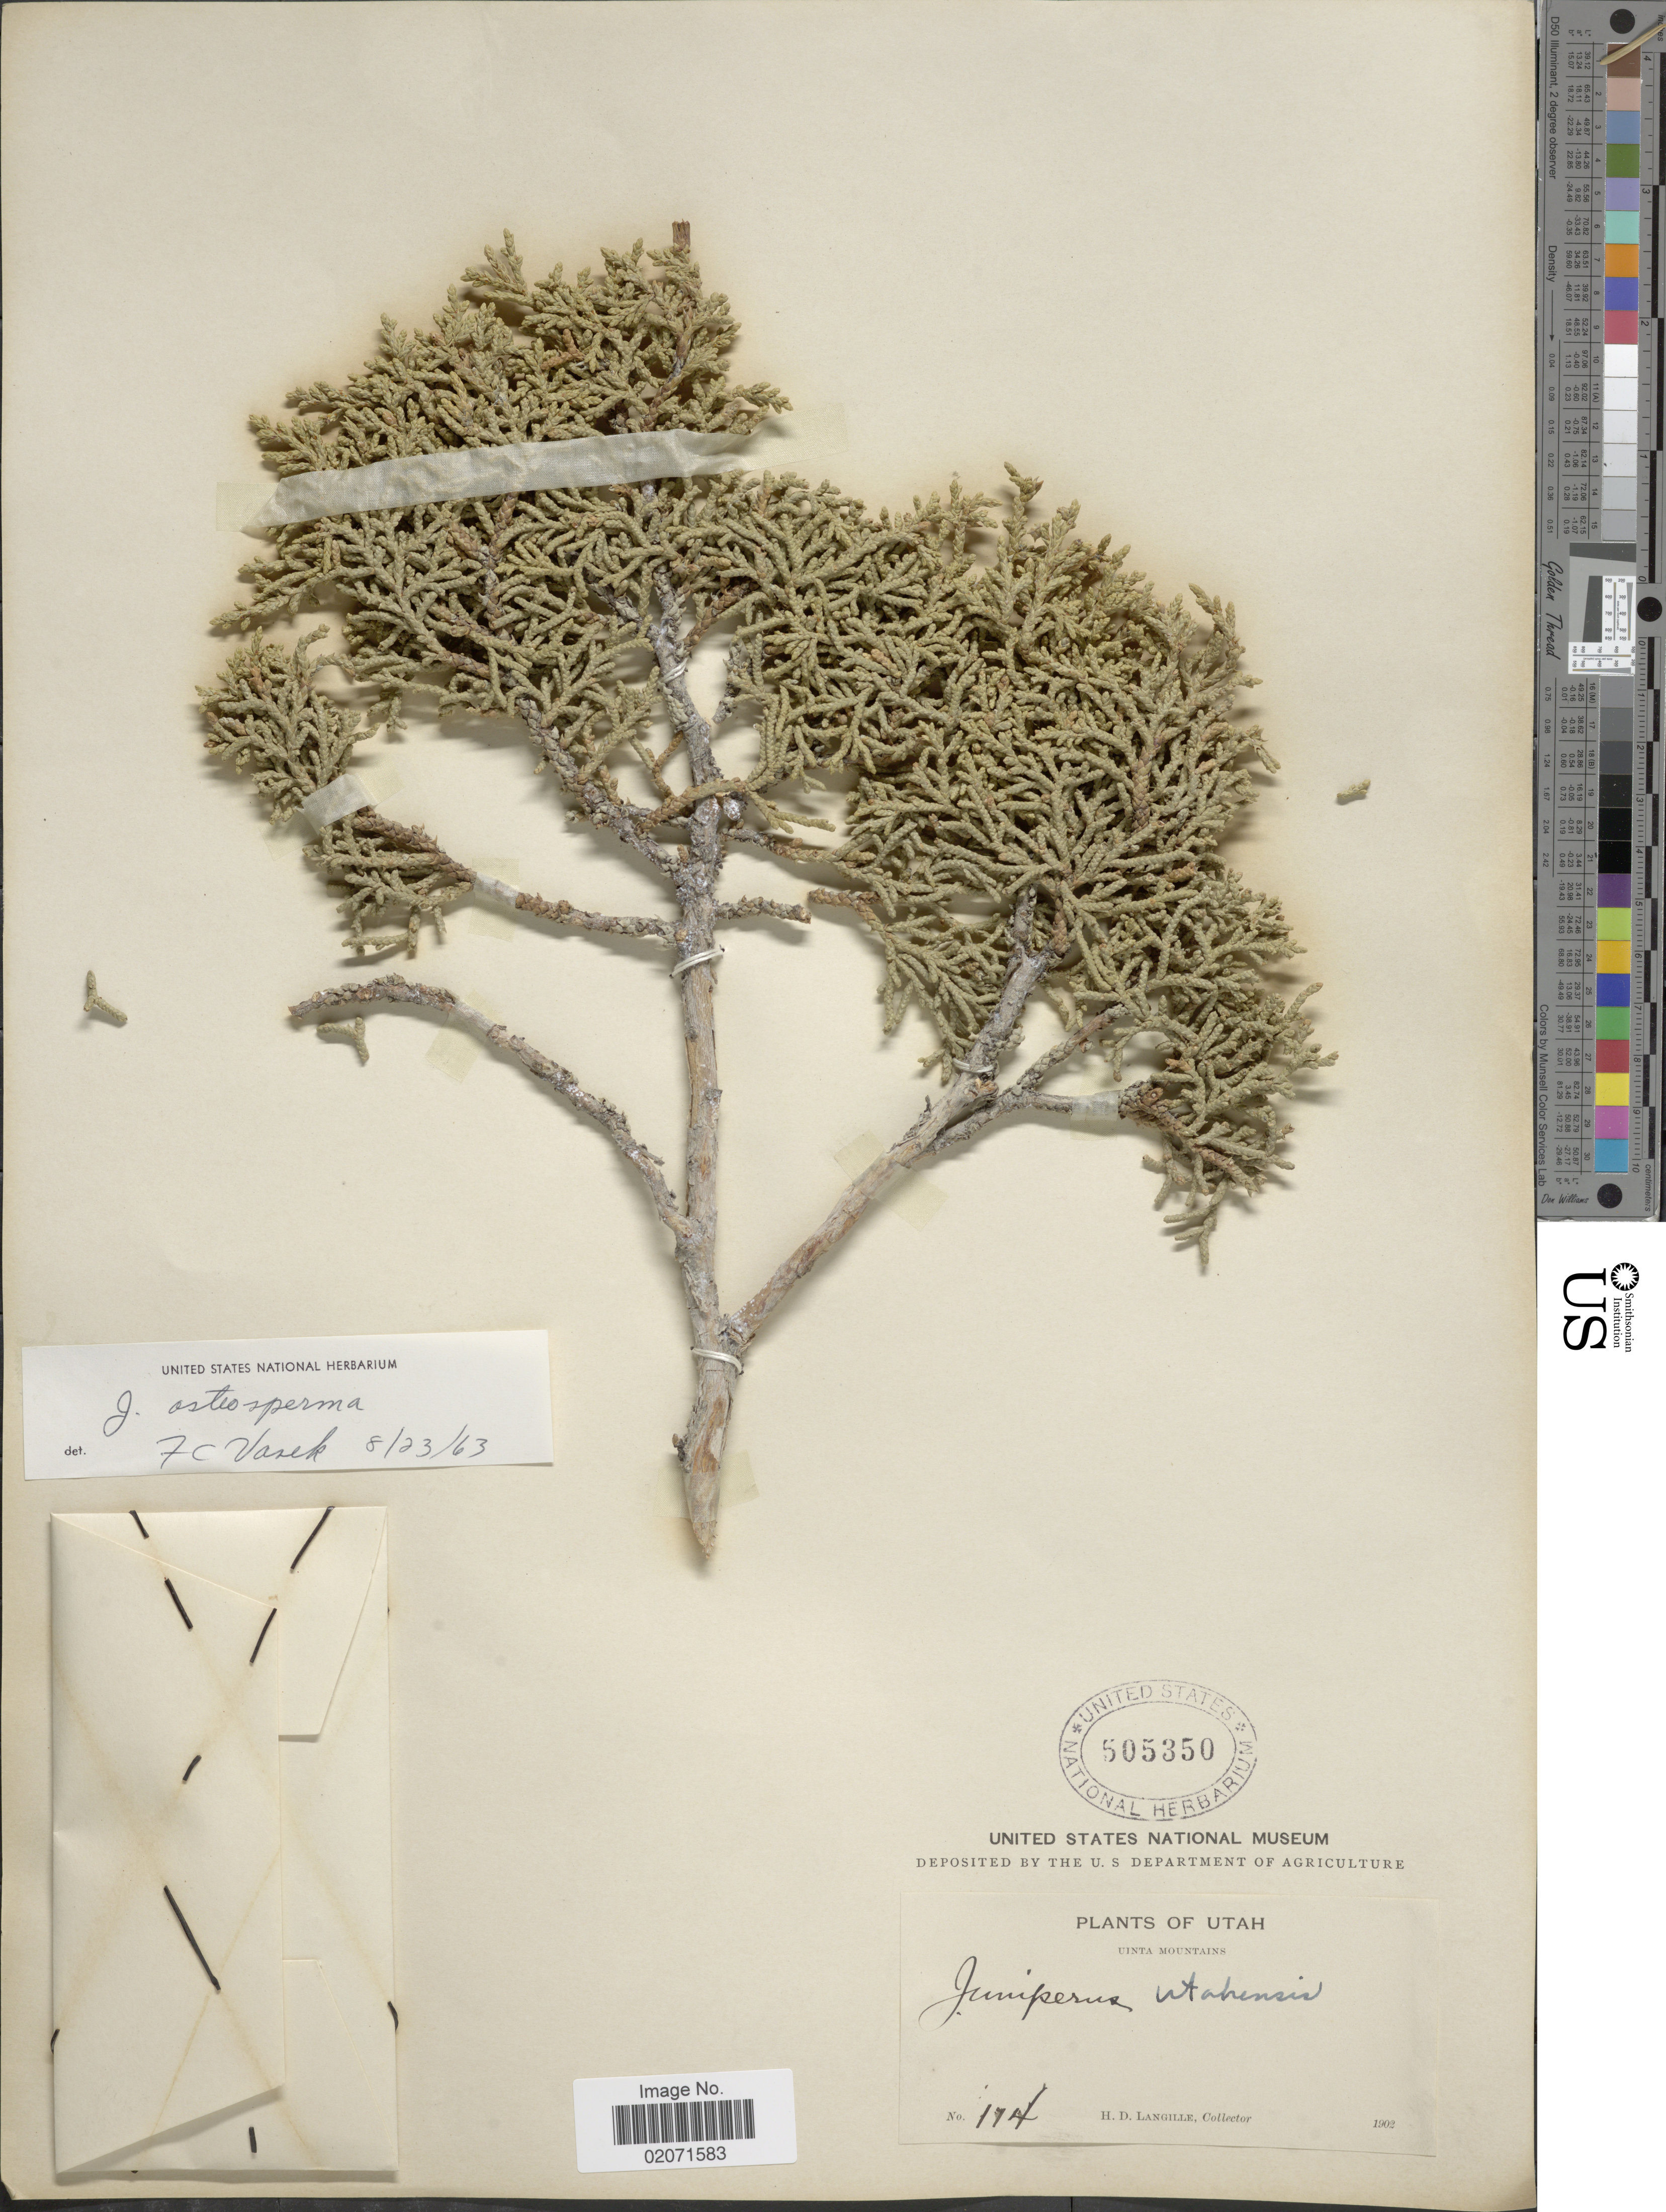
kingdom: Plantae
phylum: Tracheophyta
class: Pinopsida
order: Pinales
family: Cupressaceae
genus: Juniperus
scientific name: Juniperus osteosperma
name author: (Torr.) Little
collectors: H. Langille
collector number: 174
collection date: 1902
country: United States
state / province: Utah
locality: Uinta Mountains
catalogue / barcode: US 505350